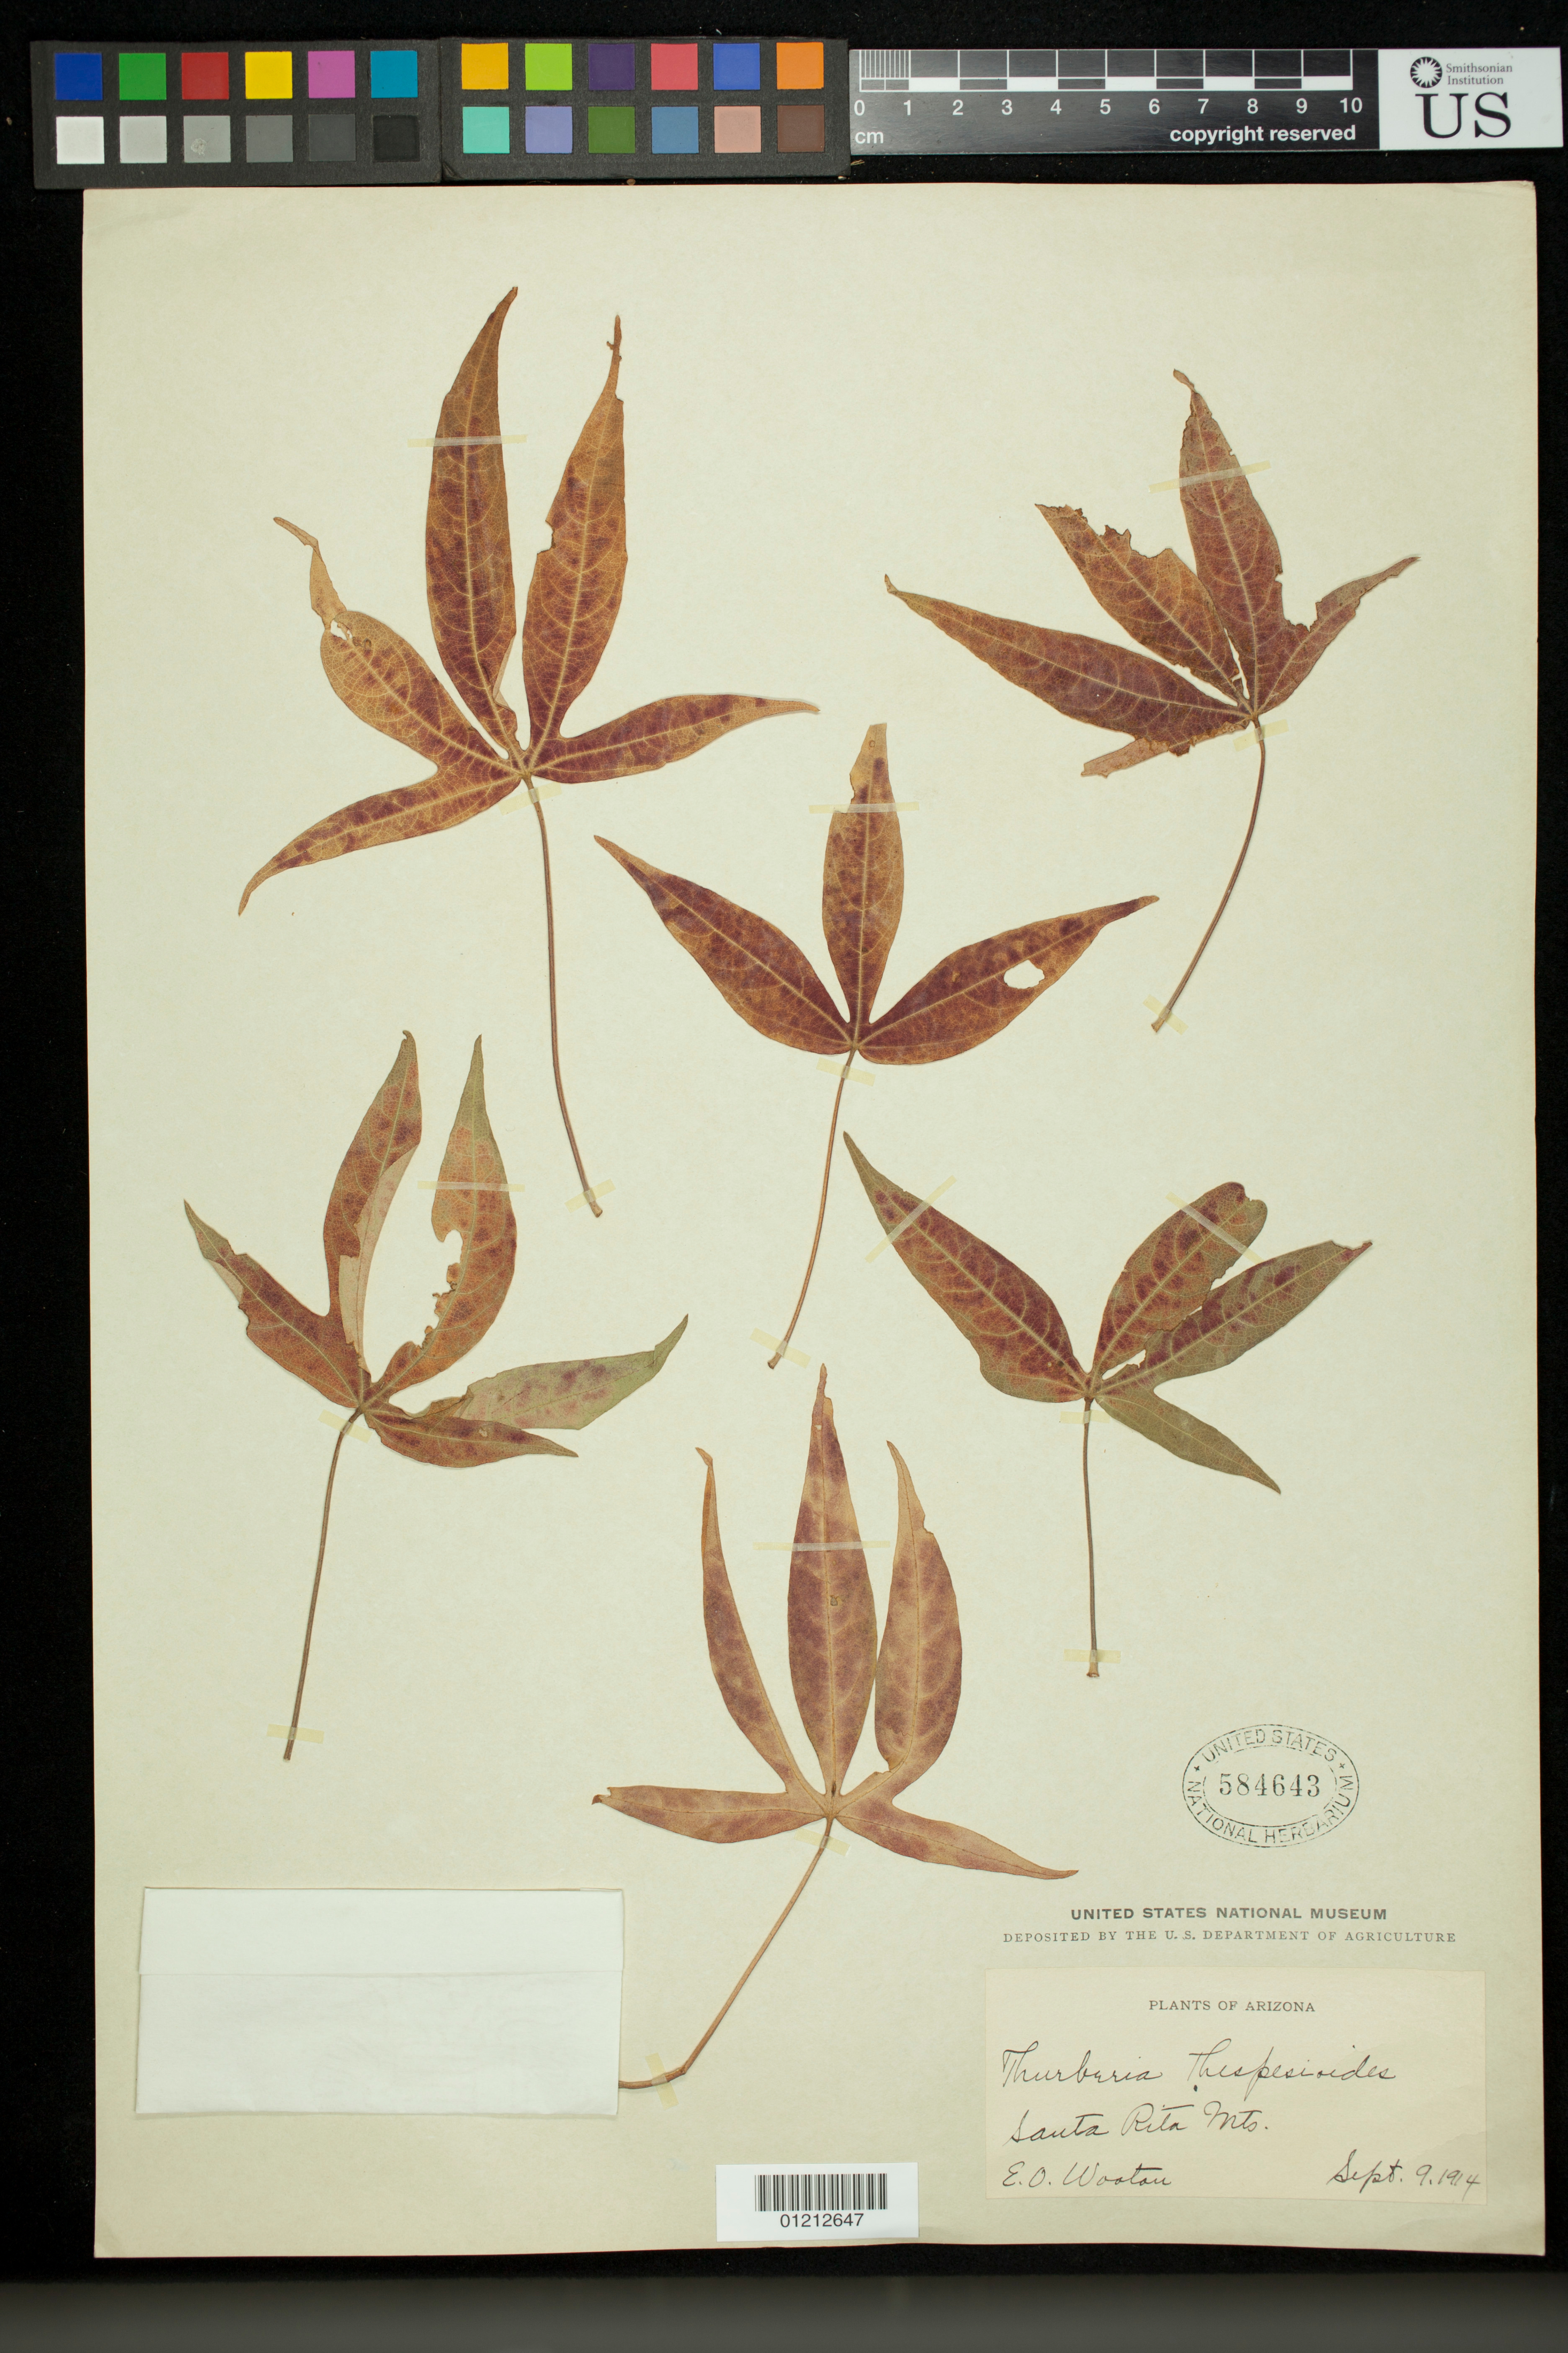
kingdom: Plantae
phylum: Tracheophyta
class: Magnoliopsida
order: Malvales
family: Malvaceae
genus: Gossypium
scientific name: Gossypium thurberi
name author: Tod.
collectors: E. O. Wooton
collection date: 1914-09-09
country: United States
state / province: Arizona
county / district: Santa Cruz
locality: Santa Rita Mountains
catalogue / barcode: US 584643